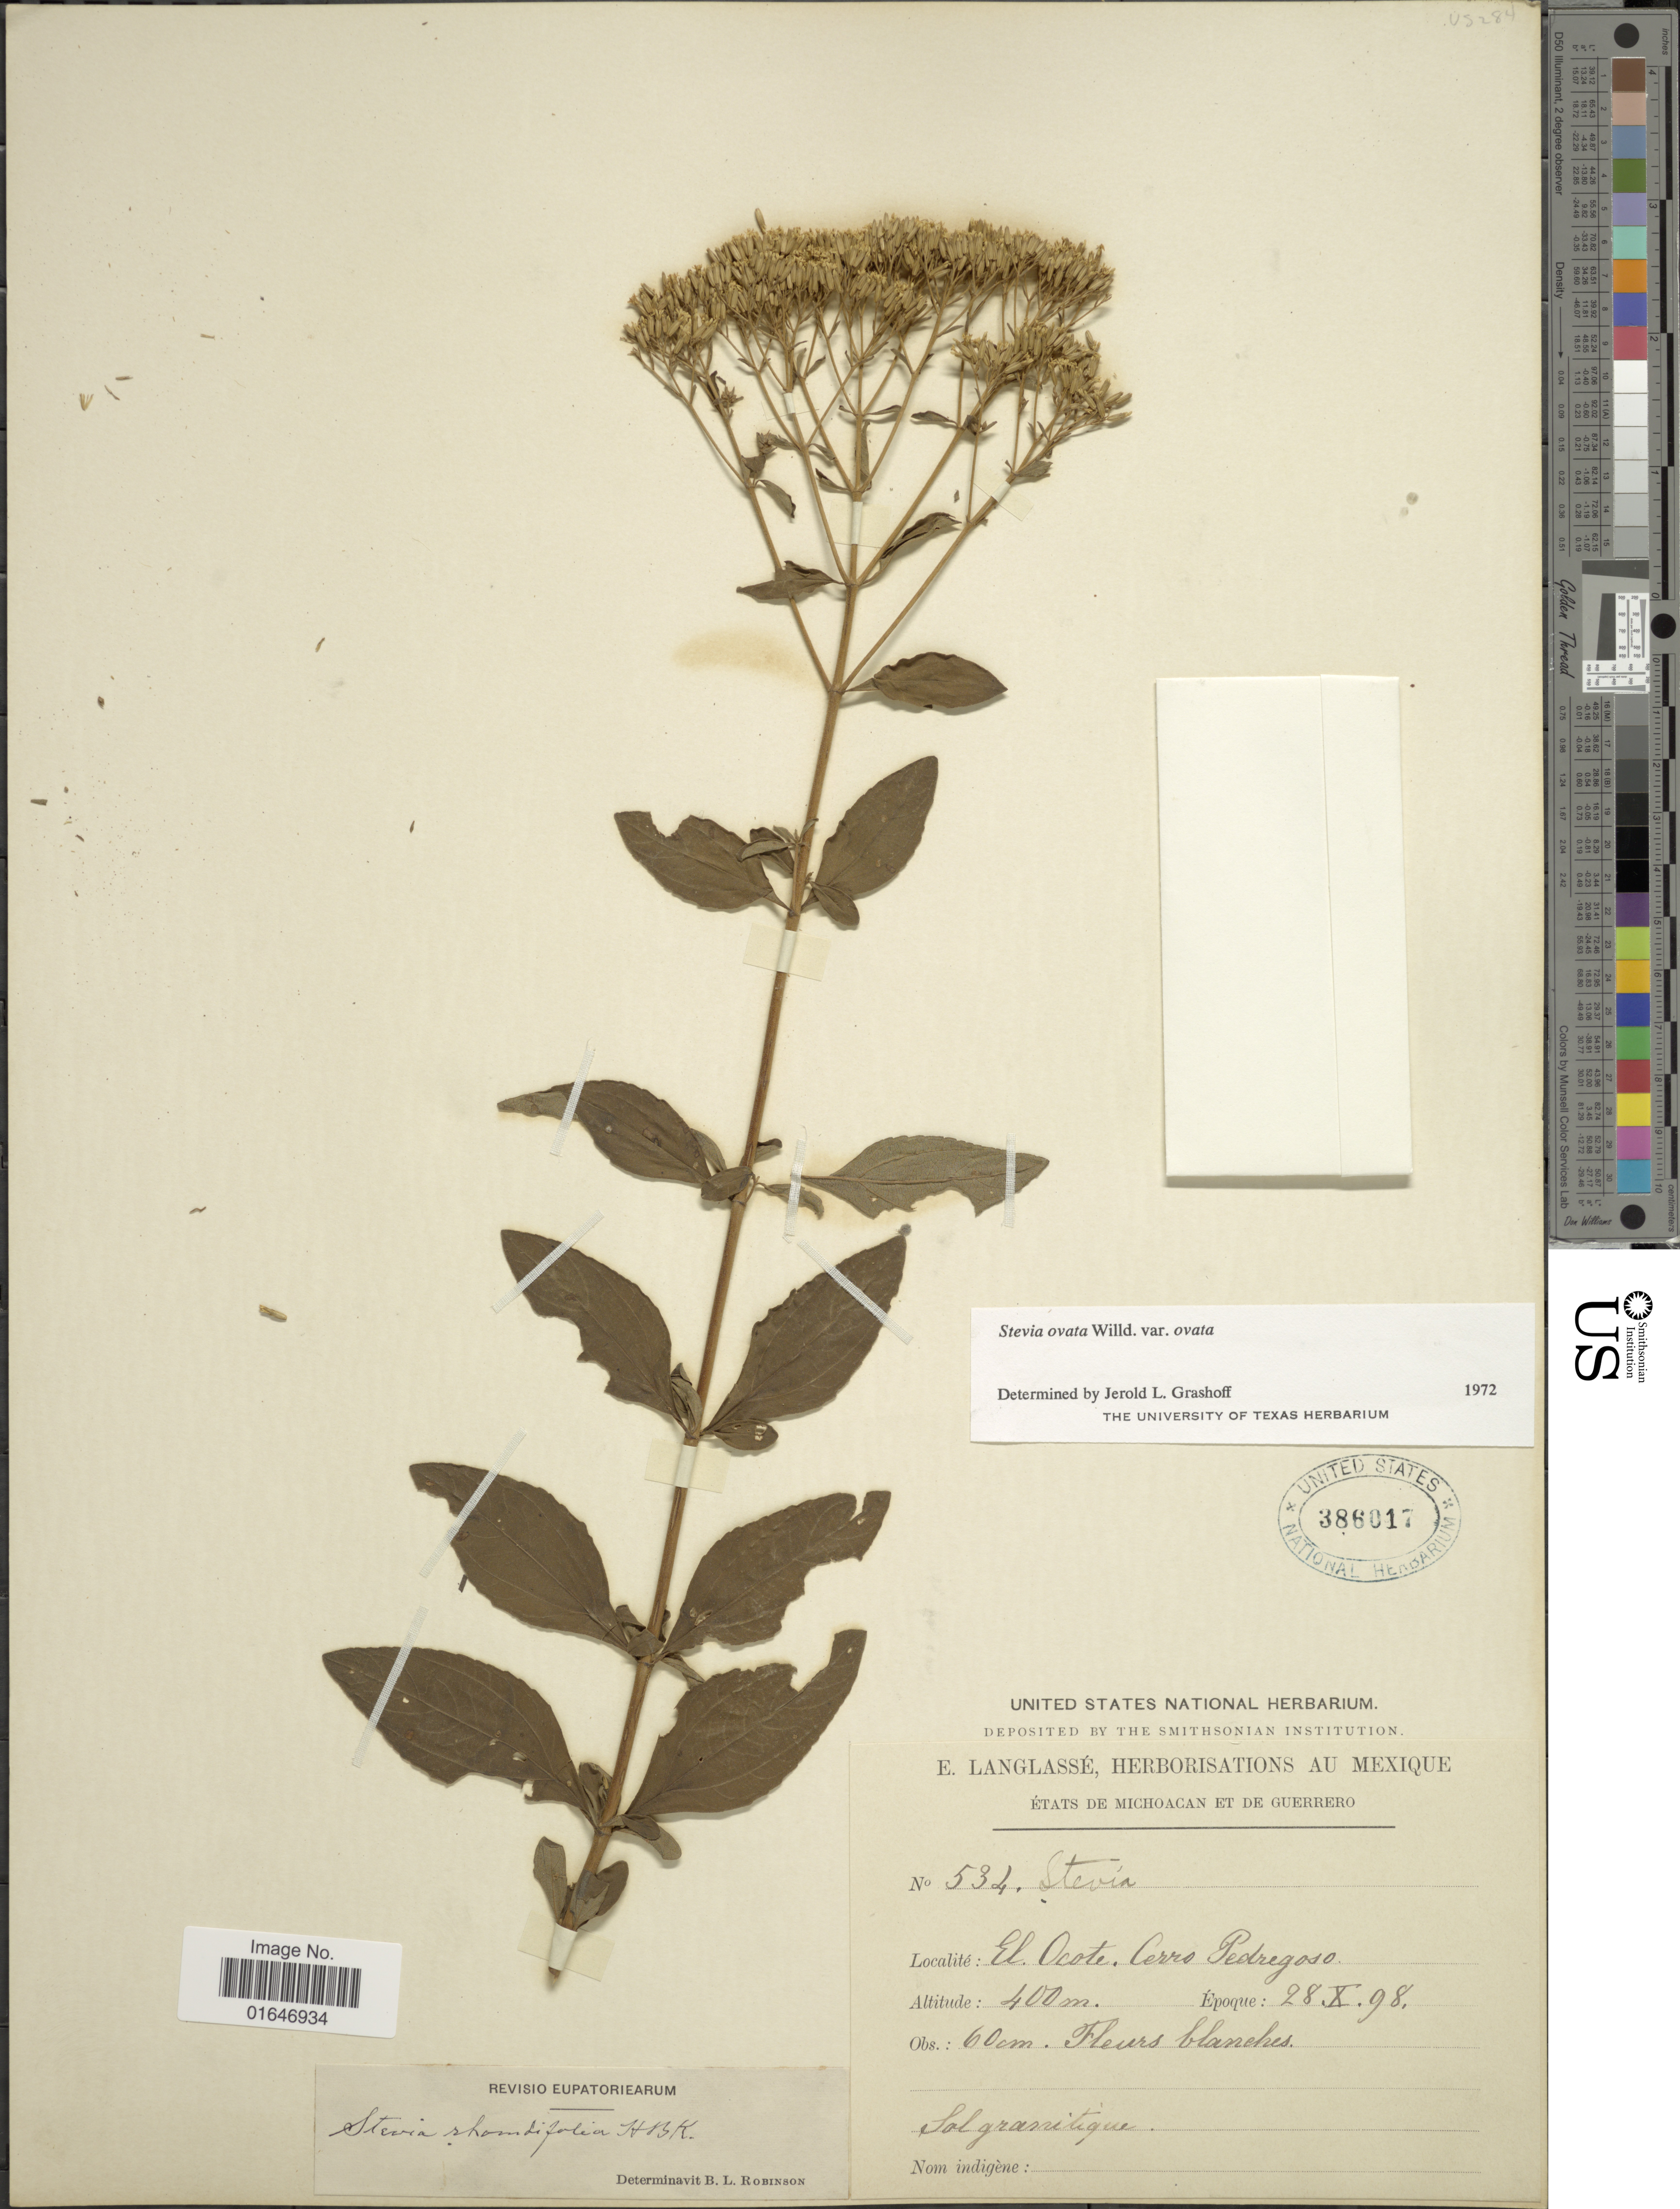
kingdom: Plantae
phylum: Tracheophyta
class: Magnoliopsida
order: Asterales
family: Asteraceae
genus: Stevia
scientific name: Stevia ovata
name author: Willd.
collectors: E. Langlassé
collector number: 534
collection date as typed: Transcribed d/m/y: 28/10/98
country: Mexico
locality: El Ocote, Cerro Pedregoso.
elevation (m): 400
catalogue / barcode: US 386017